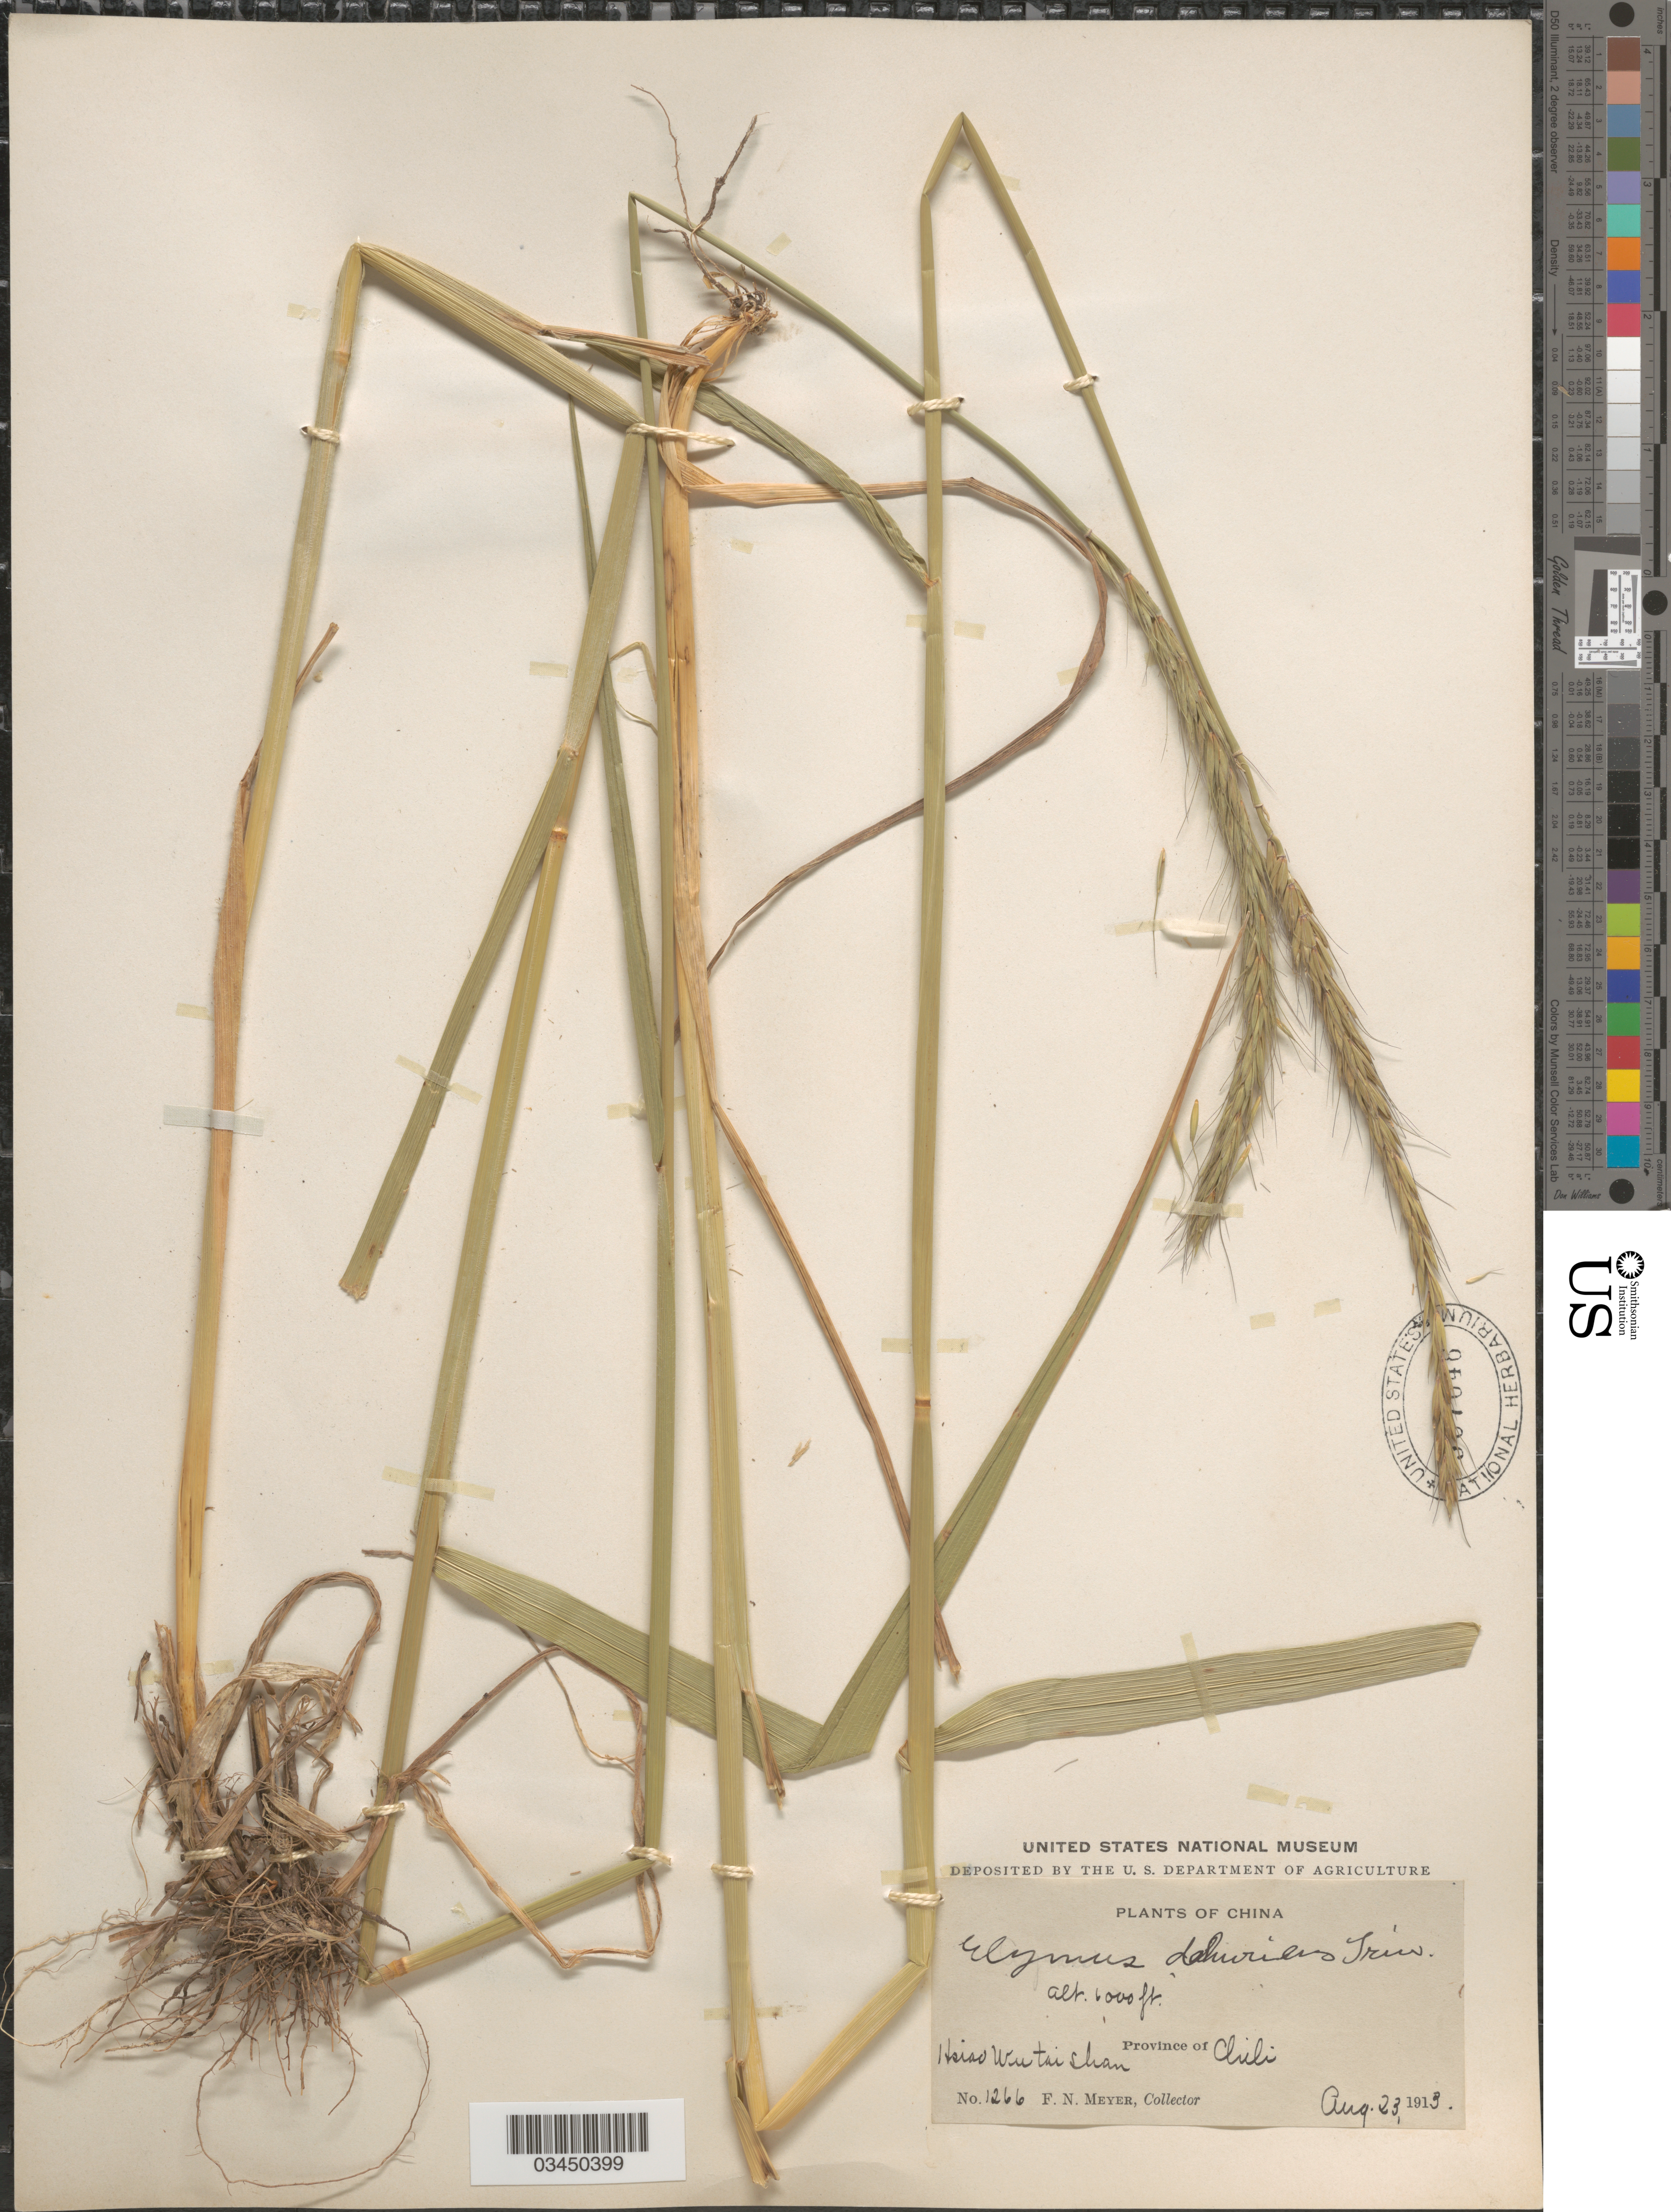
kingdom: Plantae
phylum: Tracheophyta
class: Liliopsida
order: Poales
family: Poaceae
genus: Elymus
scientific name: Elymus dahuricus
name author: Turcz. ex Griseb.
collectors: F. N. Meyer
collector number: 1266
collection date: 1913-08-23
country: China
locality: Hsiao Wu tai Shan. Province of Chili.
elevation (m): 305